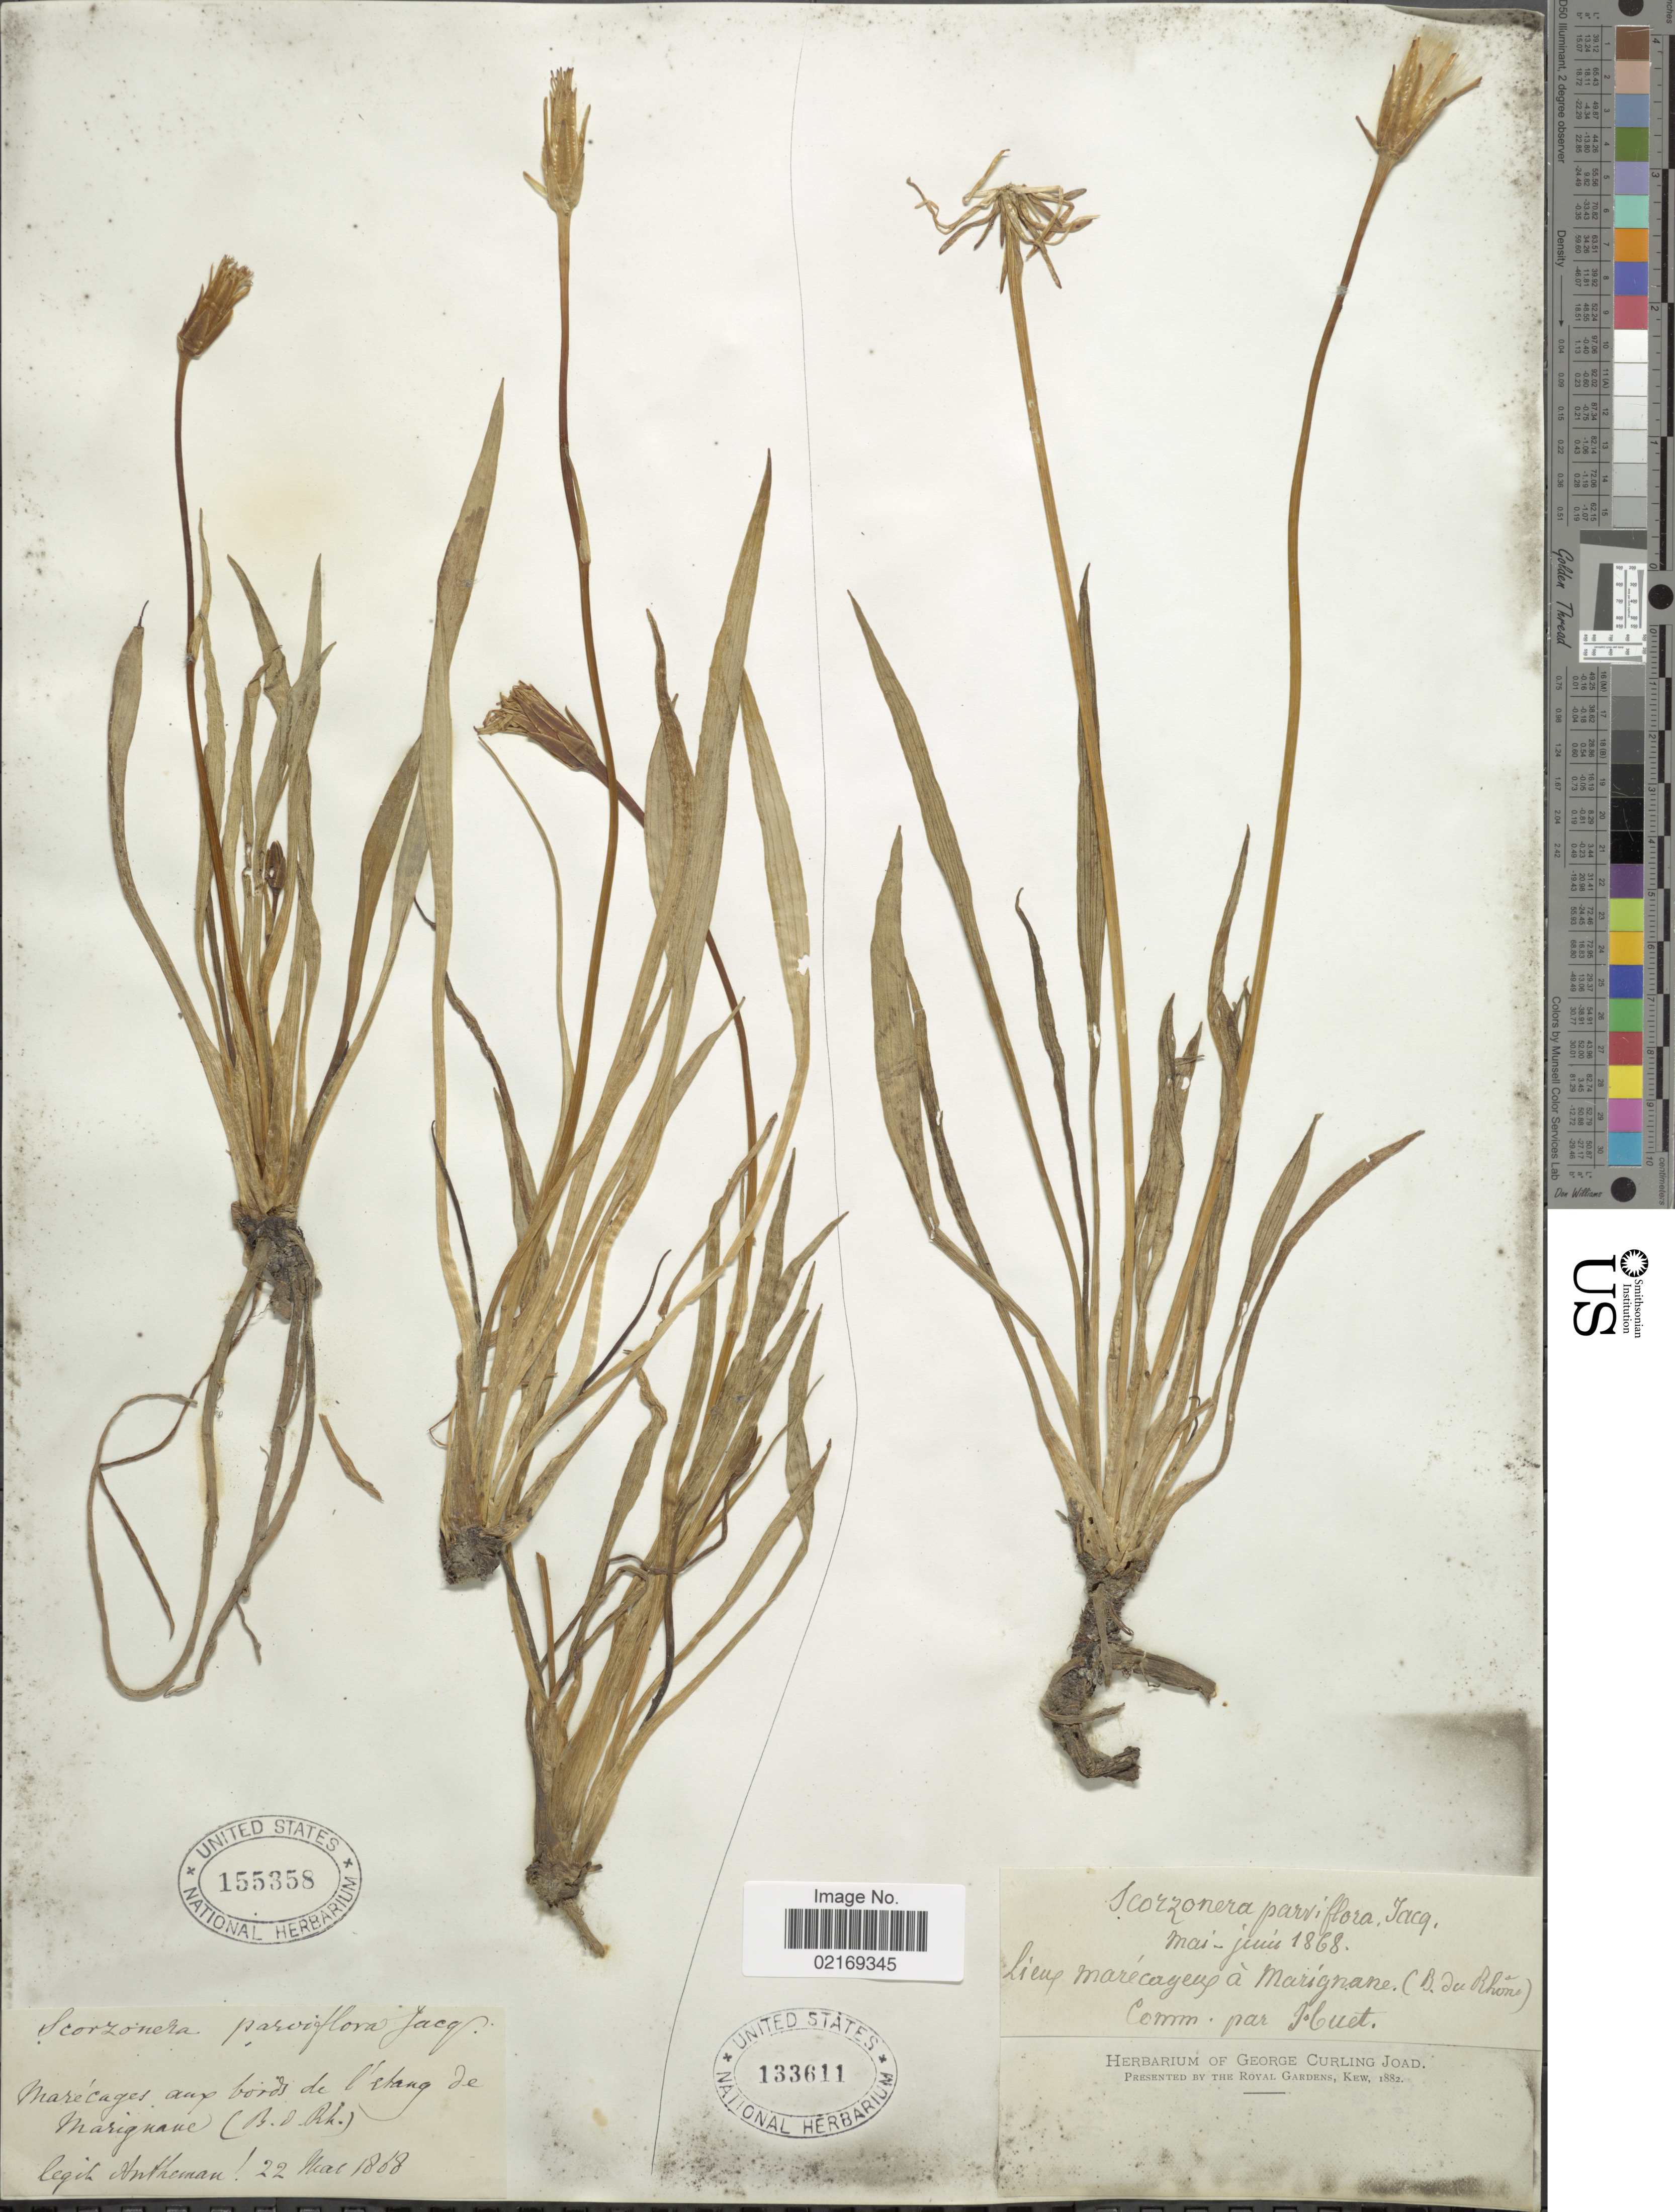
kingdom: Plantae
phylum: Tracheophyta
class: Magnoliopsida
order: Asterales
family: Asteraceae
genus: Scorzonera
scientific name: Scorzonera parviflora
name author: Jacq.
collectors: ex herb. George Curling Joad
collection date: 1868-05/1868-06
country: France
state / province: Auvergne-Rhône-Alpes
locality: Lieux Marecayeuz á Marignane (B. du Rhone)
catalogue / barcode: US 133611